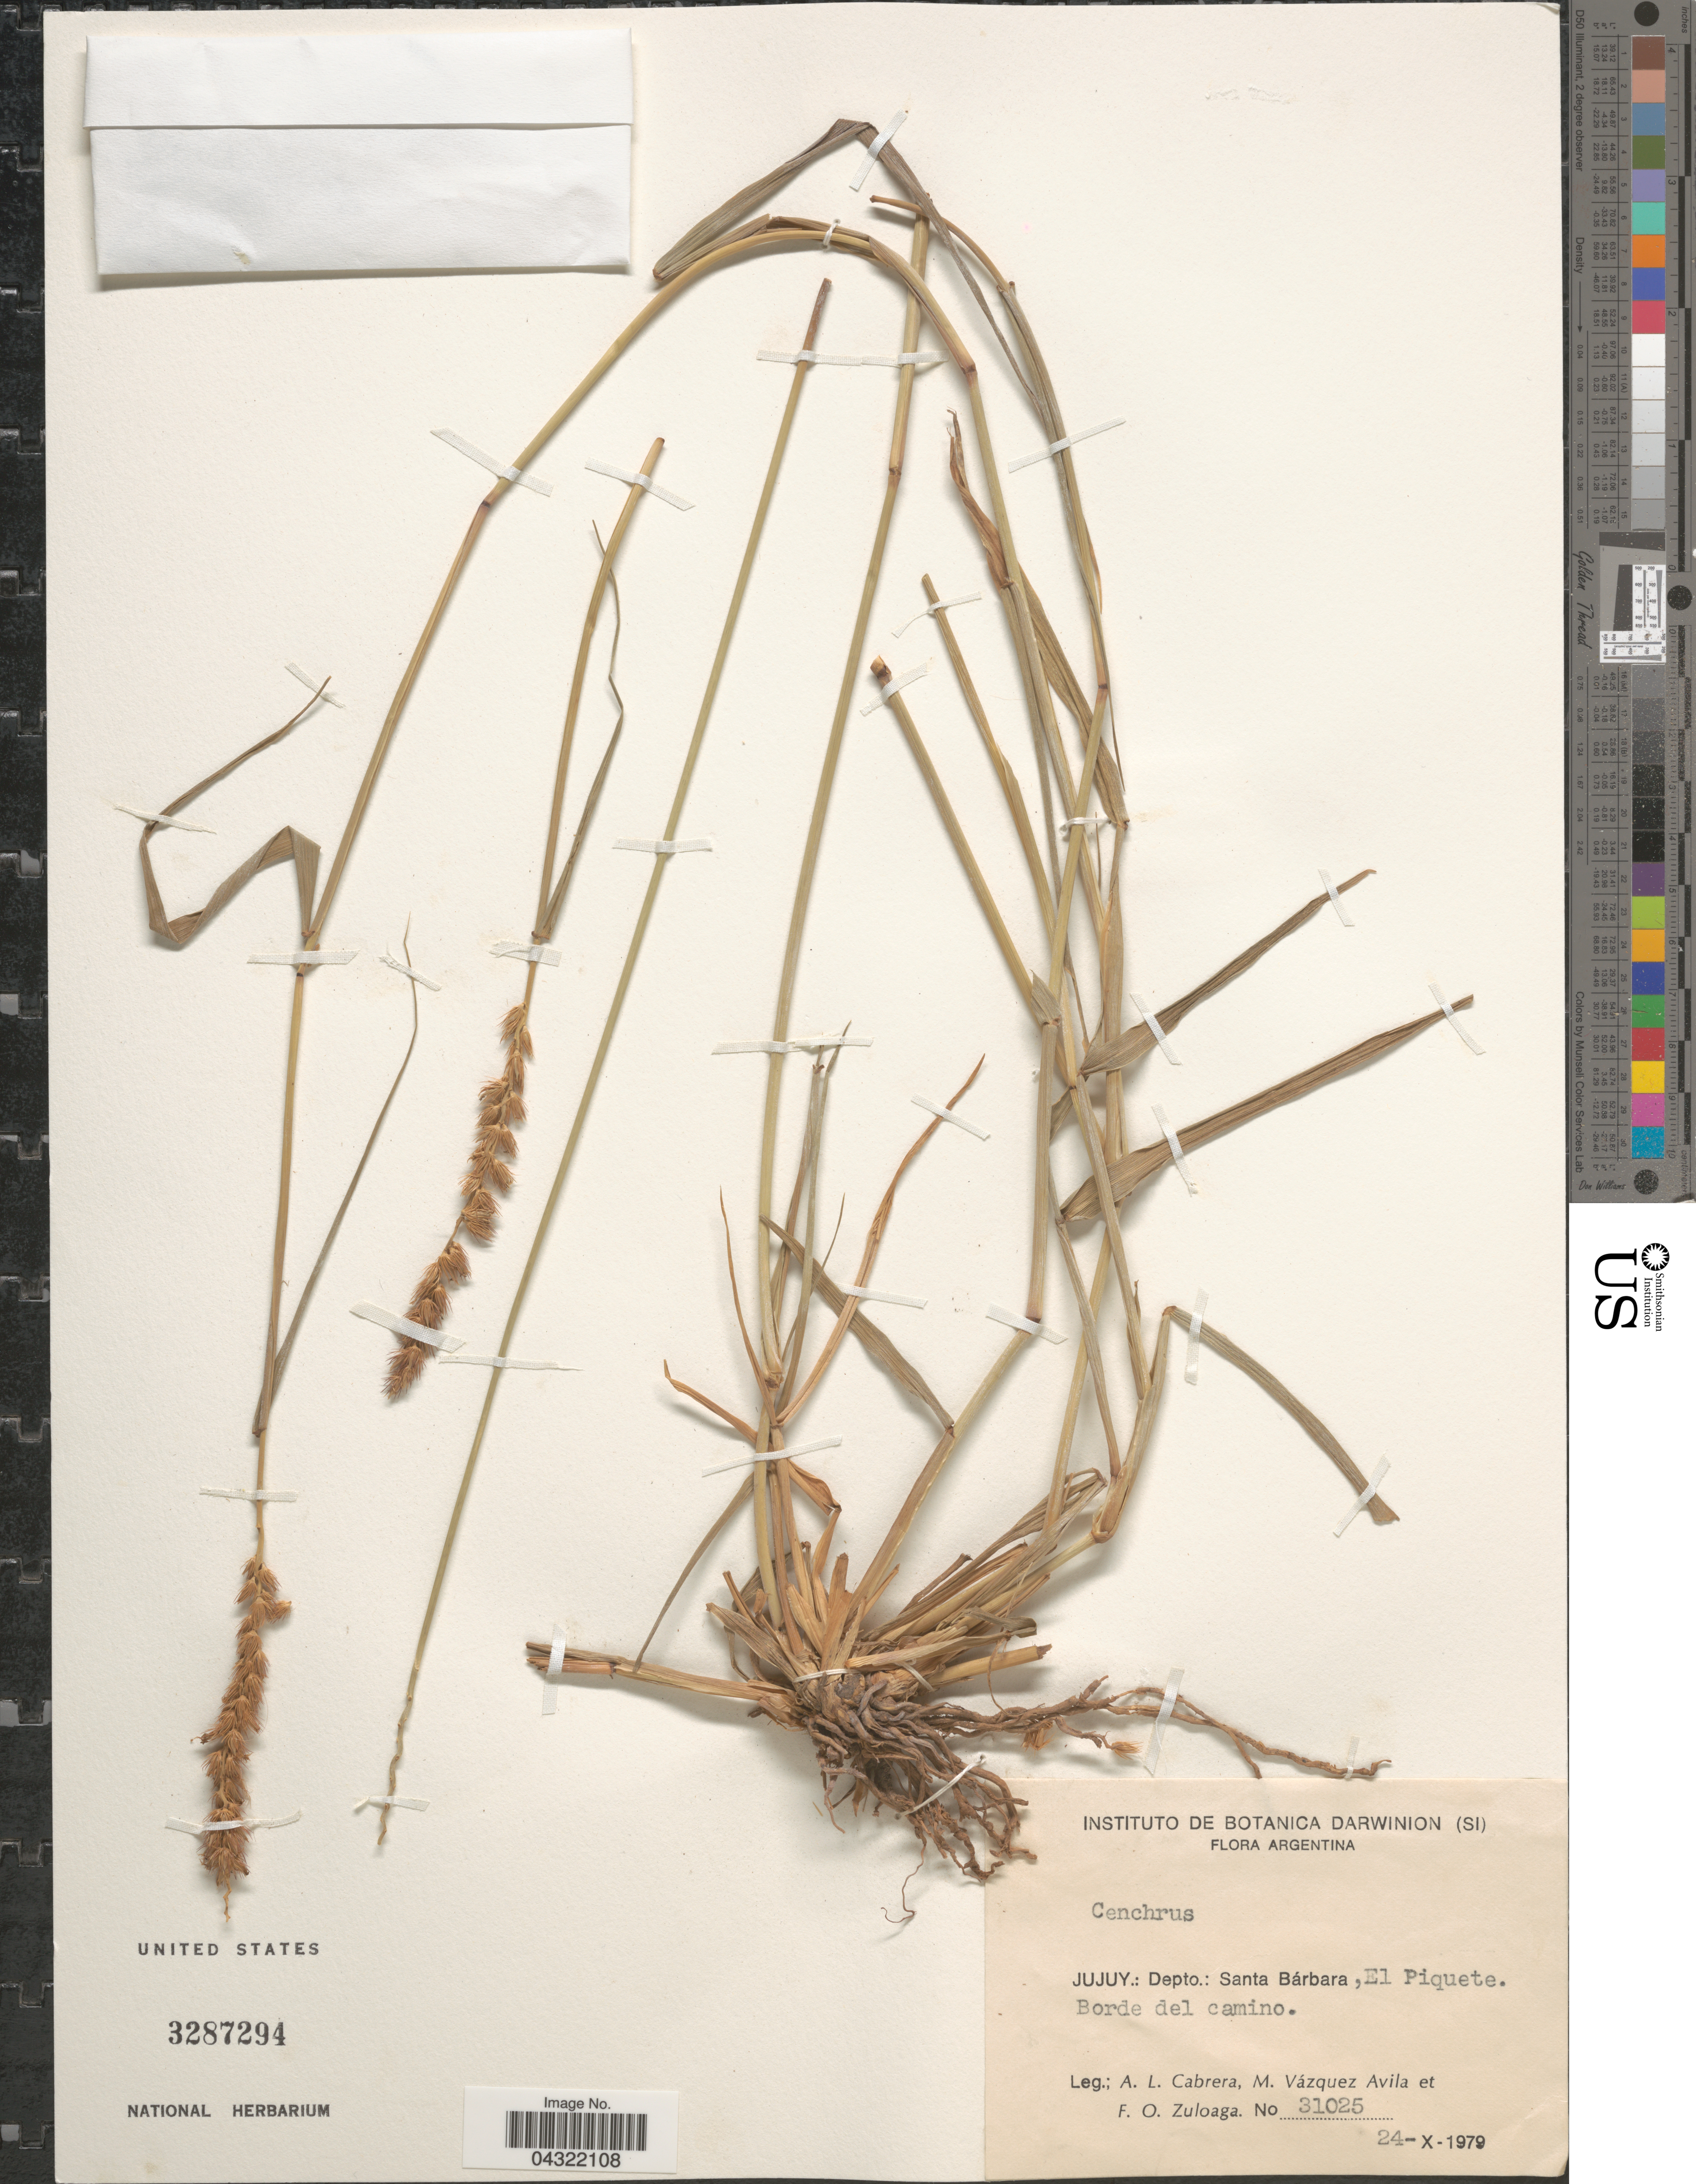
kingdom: Plantae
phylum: Tracheophyta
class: Liliopsida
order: Poales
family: Poaceae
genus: Cenchrus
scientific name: Cenchrus sp.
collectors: A. L. Cabrera, M. D. Vázquez A. & F. O. Zuloaga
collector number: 31025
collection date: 1979-10-24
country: Argentina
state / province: Jujuy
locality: Depto.: Santa Bárbara, El Piquete. Borde del camino.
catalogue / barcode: US 3287294